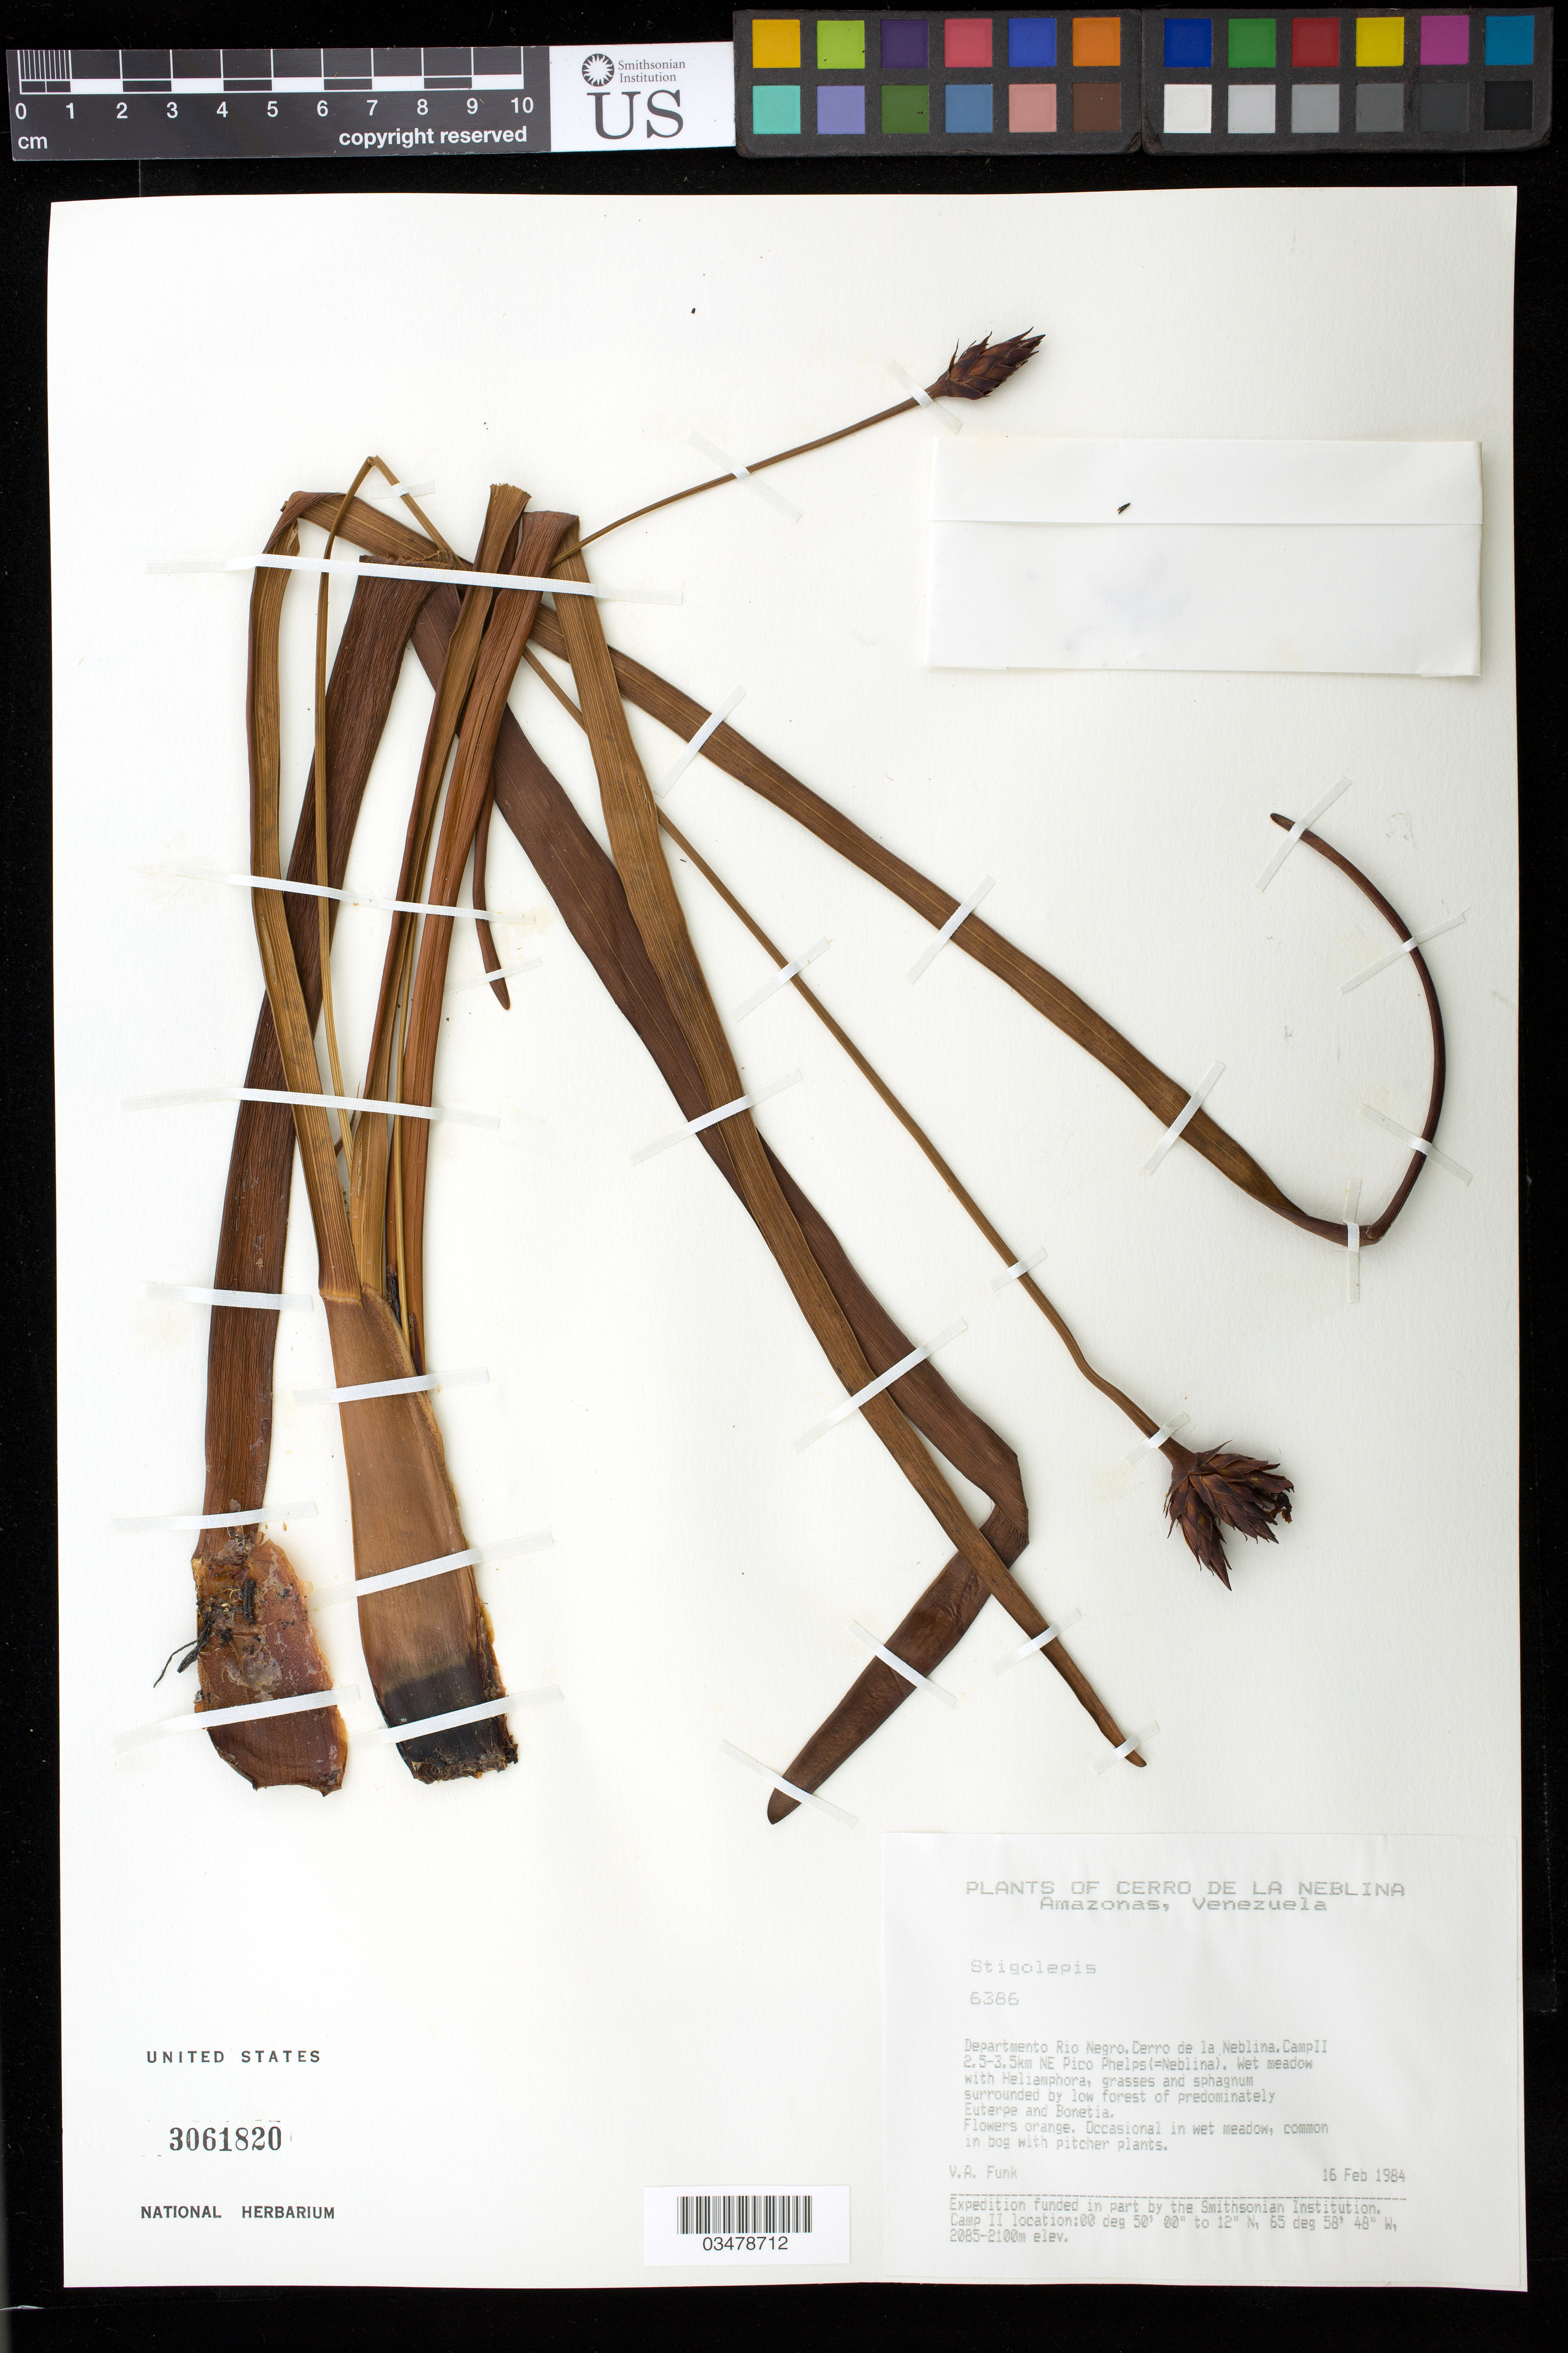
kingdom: Plantae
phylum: Tracheophyta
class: Liliopsida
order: Poales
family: Rapateaceae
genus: Stegolepis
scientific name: Stegolepis neblinensis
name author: Maguire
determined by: Strong, Mark T., (BOT), Smithsonian Institution - National Museum of Natural History (UNITED STATES)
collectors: V. Funk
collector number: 6386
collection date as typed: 16-Feb-84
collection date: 1984-02-16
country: Venezuela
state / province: Amazonas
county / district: Río Negro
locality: Cerro de la Neblina, Camp II 2.5-3.5 km NE Pico Phelps (=Neblina)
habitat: Wet meadow with Heliamphora, grasses, and sphagnum surrounded by low forest of predominately Euterpe and Bonnetia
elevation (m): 2085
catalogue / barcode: US 3061820